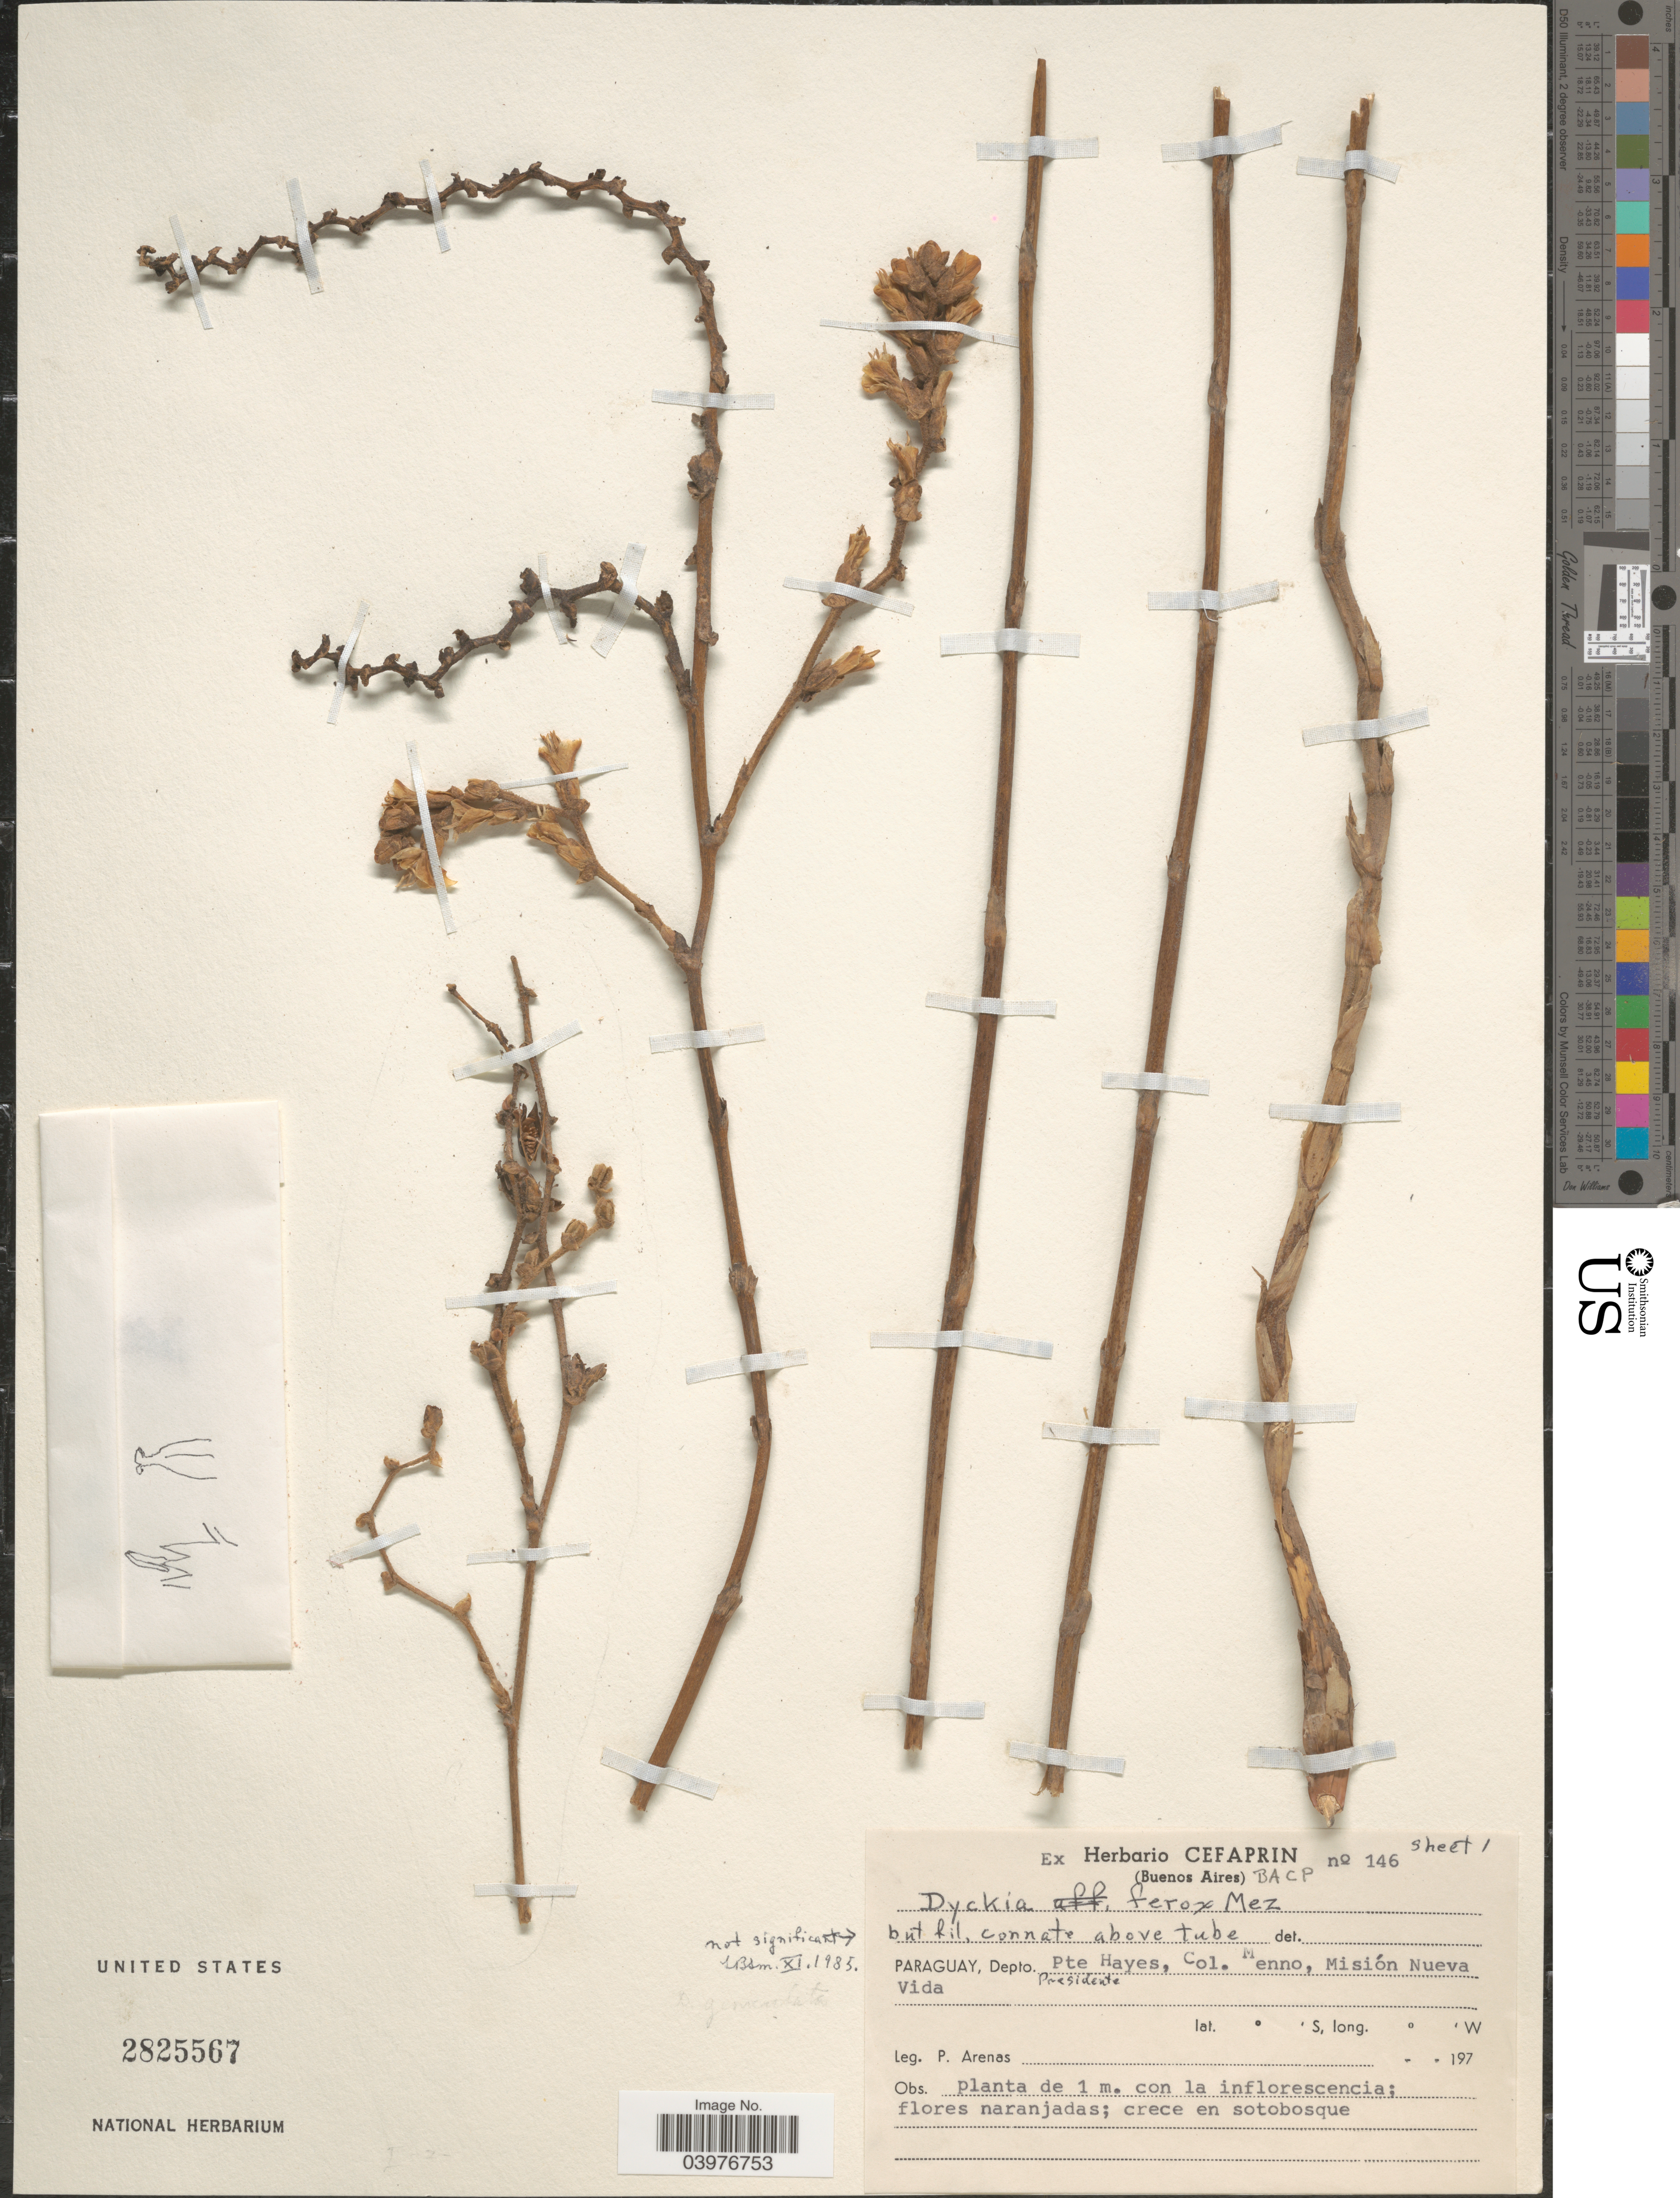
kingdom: Plantae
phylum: Tracheophyta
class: Liliopsida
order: Poales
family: Bromeliaceae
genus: Dyckia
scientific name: Dyckia ferox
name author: Mez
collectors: P. Arenas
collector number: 146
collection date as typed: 197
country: Paraguay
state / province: Presidente Hayes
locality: Presidente Hayes, Col. Menno, Misión Nueva Vida.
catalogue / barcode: US 2825567